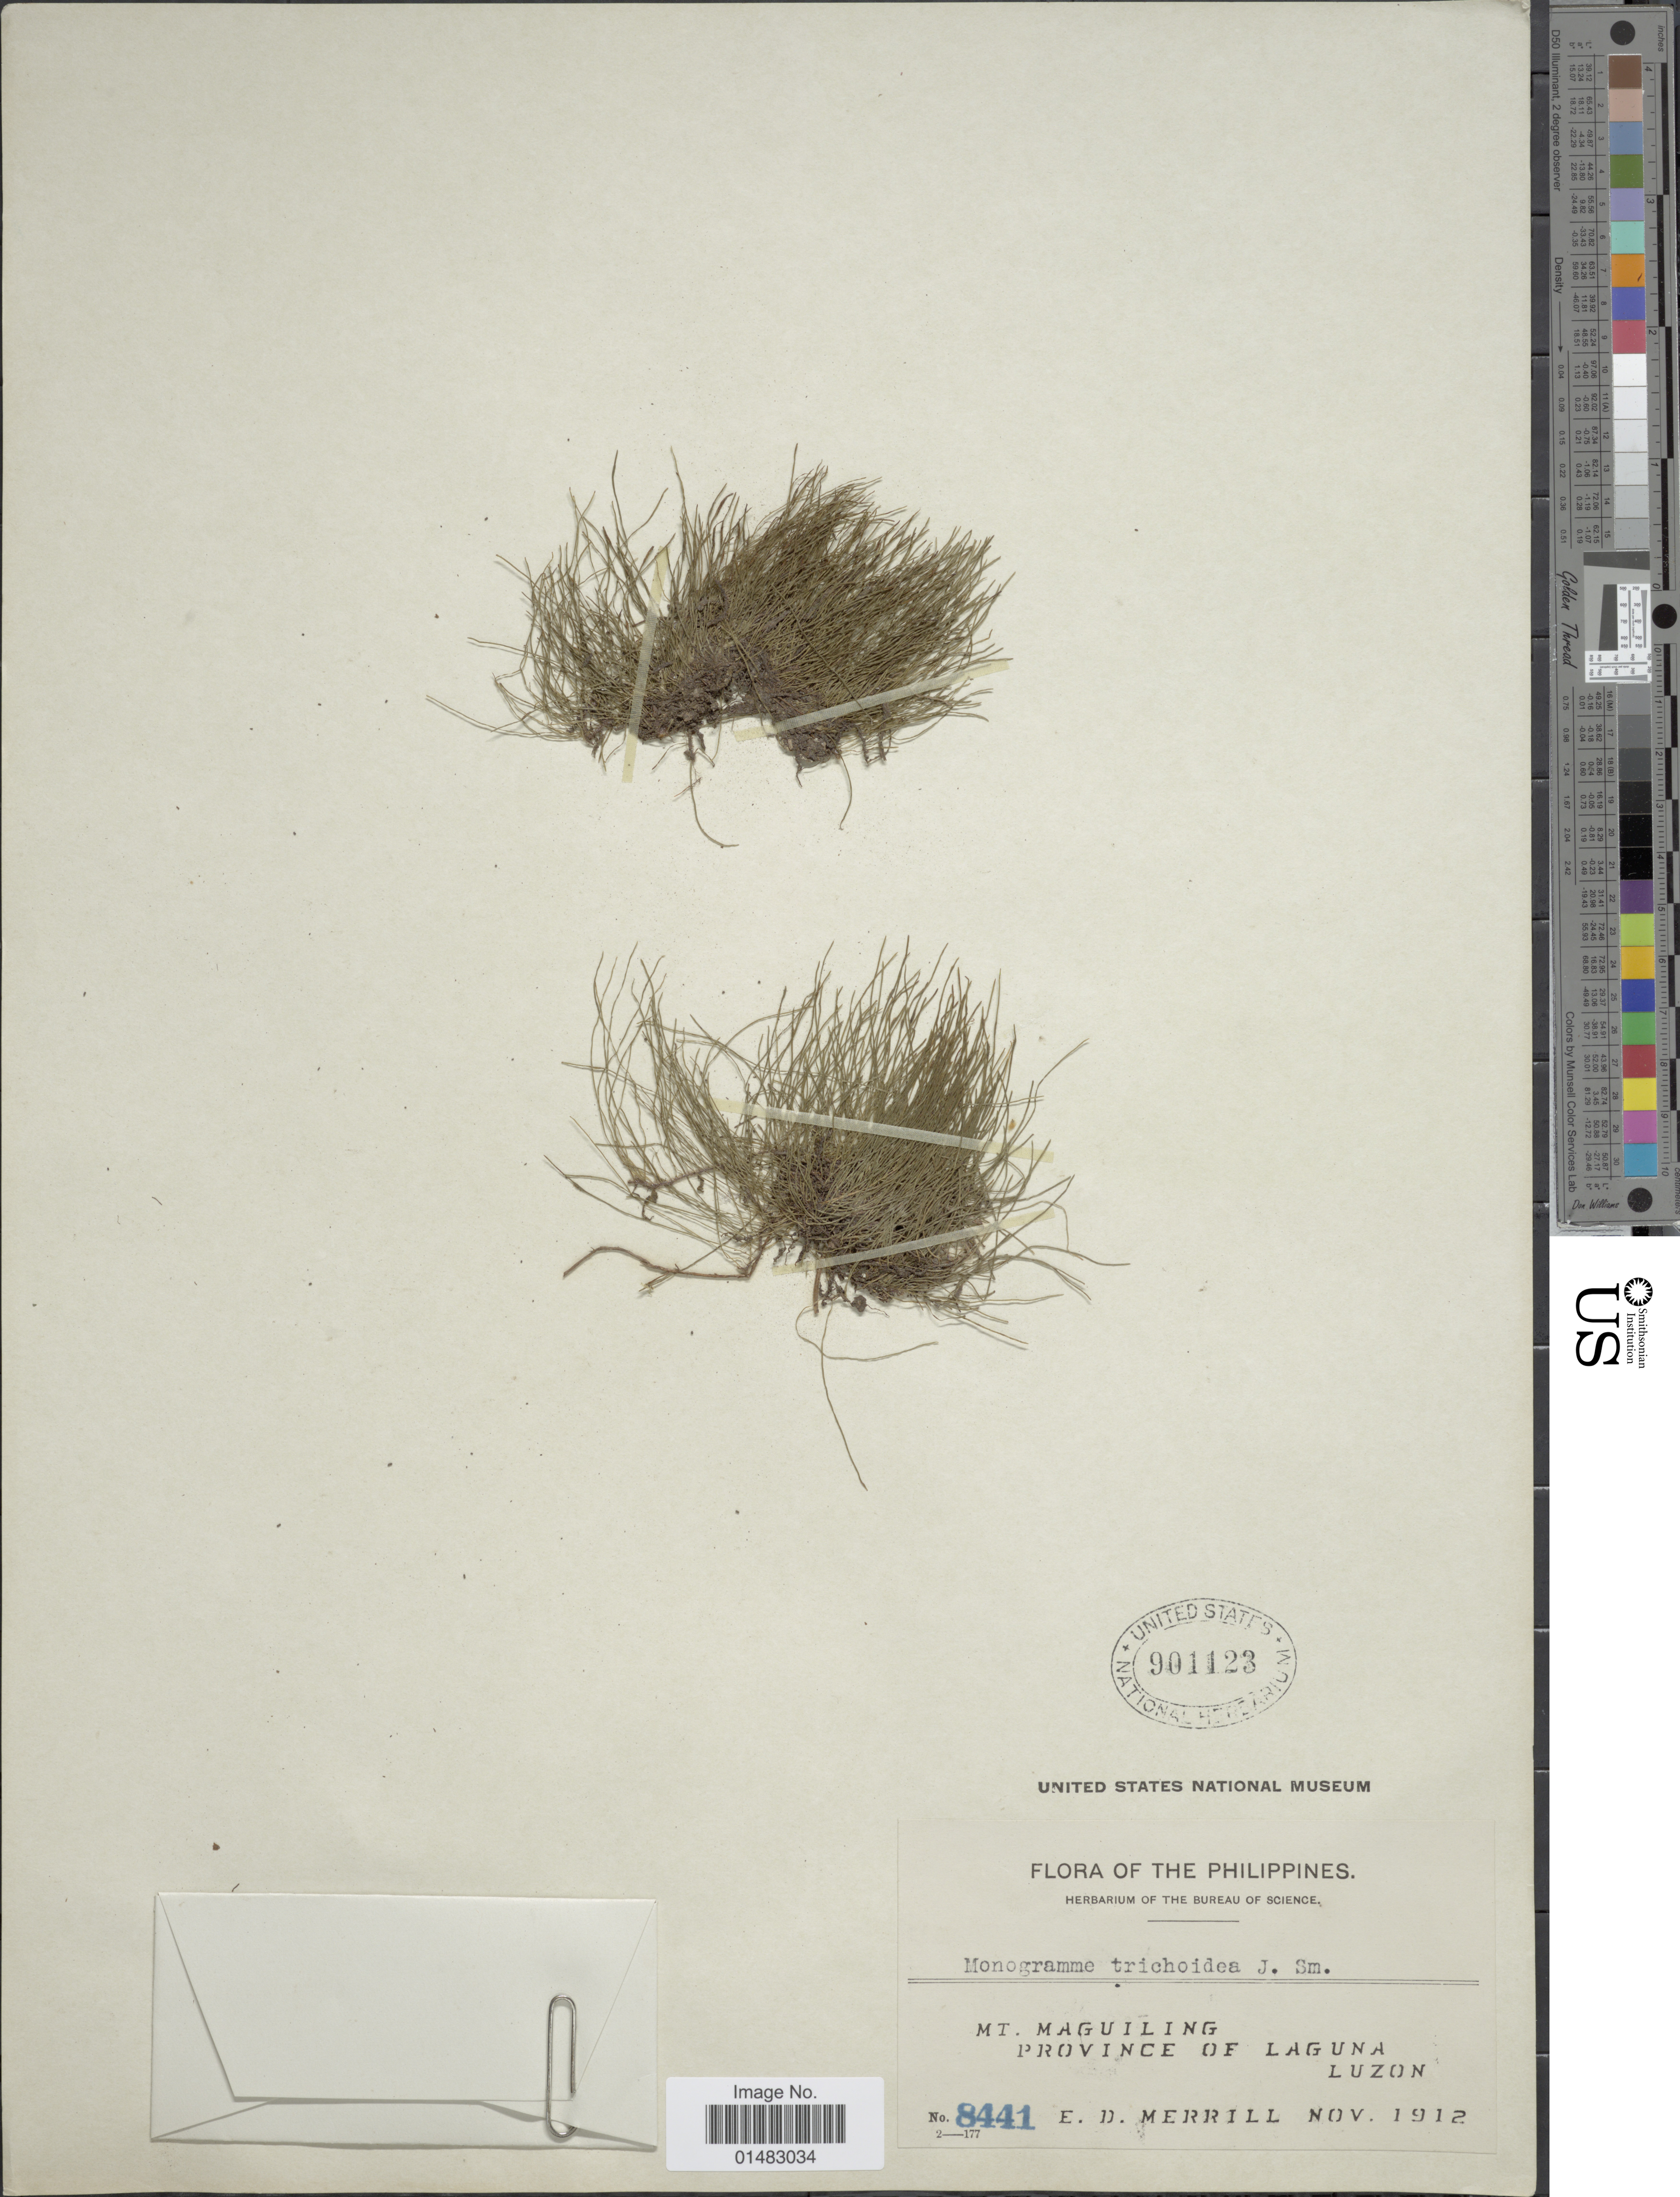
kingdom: Plantae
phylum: Tracheophyta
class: Polypodiopsida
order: Polypodiales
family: Pteridaceae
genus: Monogramma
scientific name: Monogramma trichoidea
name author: (Fée) Hook. & Baker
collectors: E. D. Merrill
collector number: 8441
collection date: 1912-11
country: Philippines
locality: Mt. Maguiling, Province of Laguna, Luzon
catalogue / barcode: US 901123